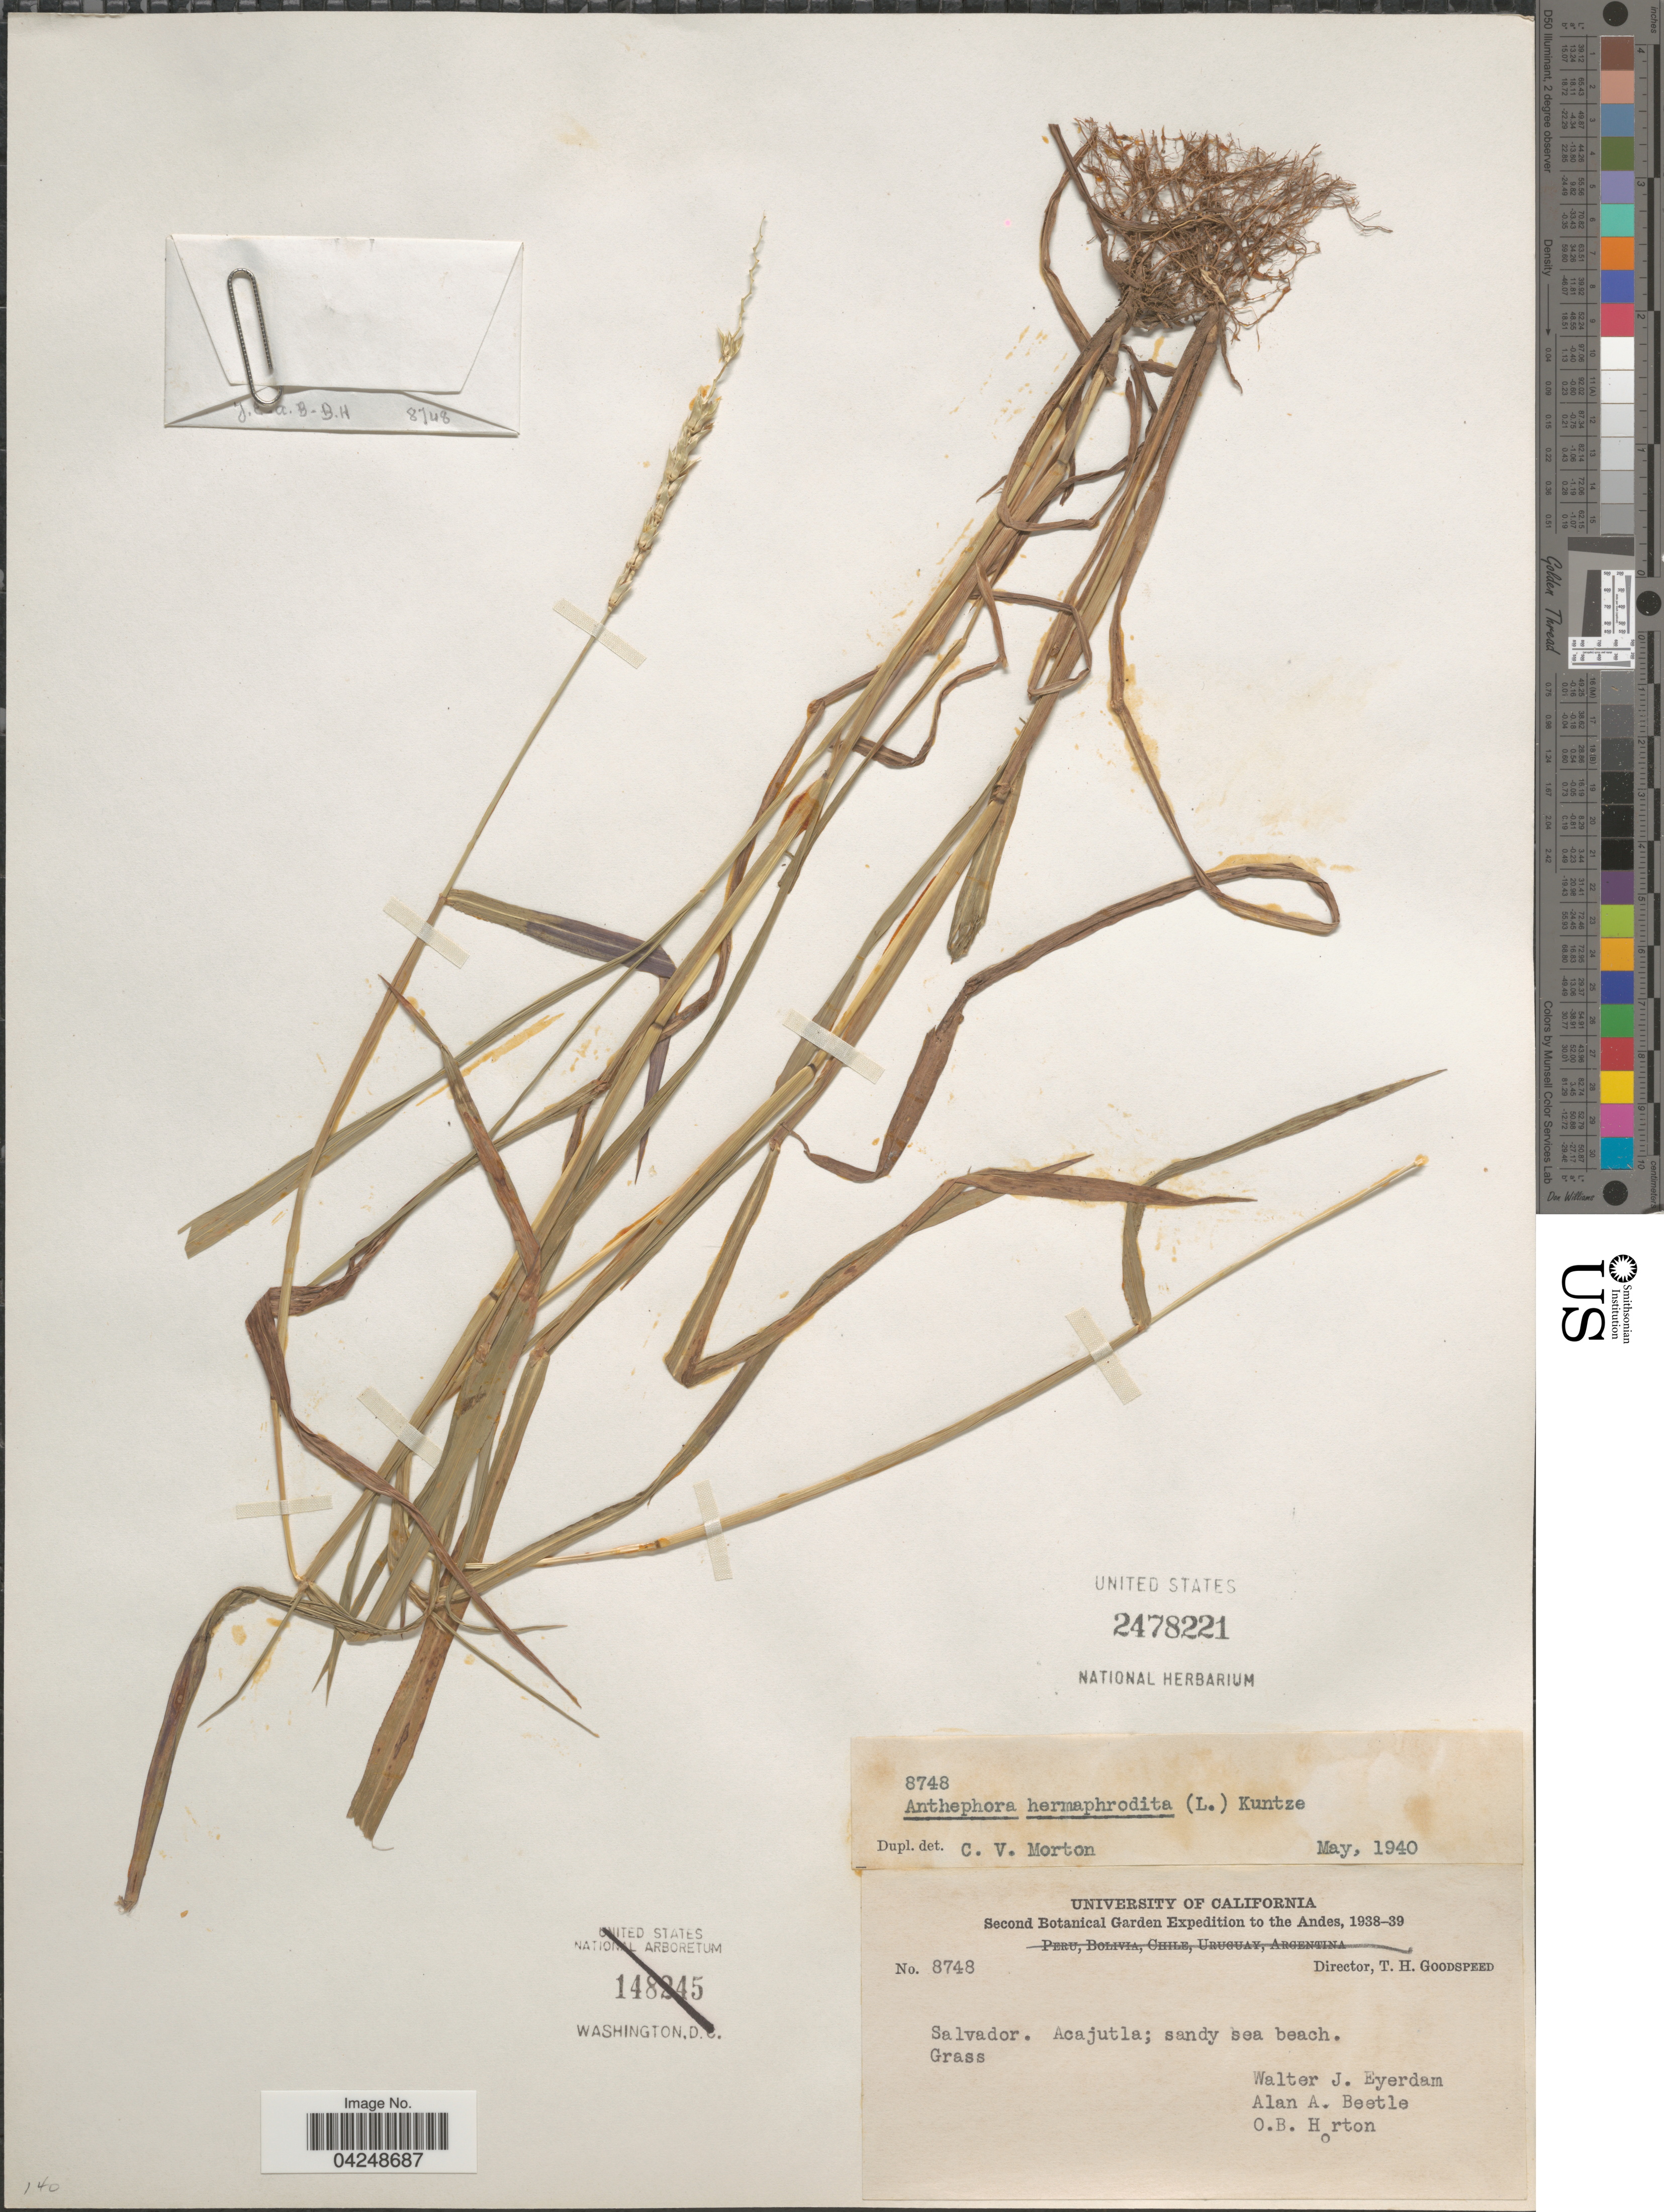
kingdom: Plantae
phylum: Tracheophyta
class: Liliopsida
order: Poales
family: Poaceae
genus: Anthephora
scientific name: Anthephora hermaphrodita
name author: (L.) Kuntze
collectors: W. J. Eyerdam, A. A. Beetle & O. B. Horton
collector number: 8748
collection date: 1838/1839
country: El Salvador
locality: Second Botanical Garden Expedition to the Andes, 1938-39. Salvador, Acajutla.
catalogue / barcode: US 2478221